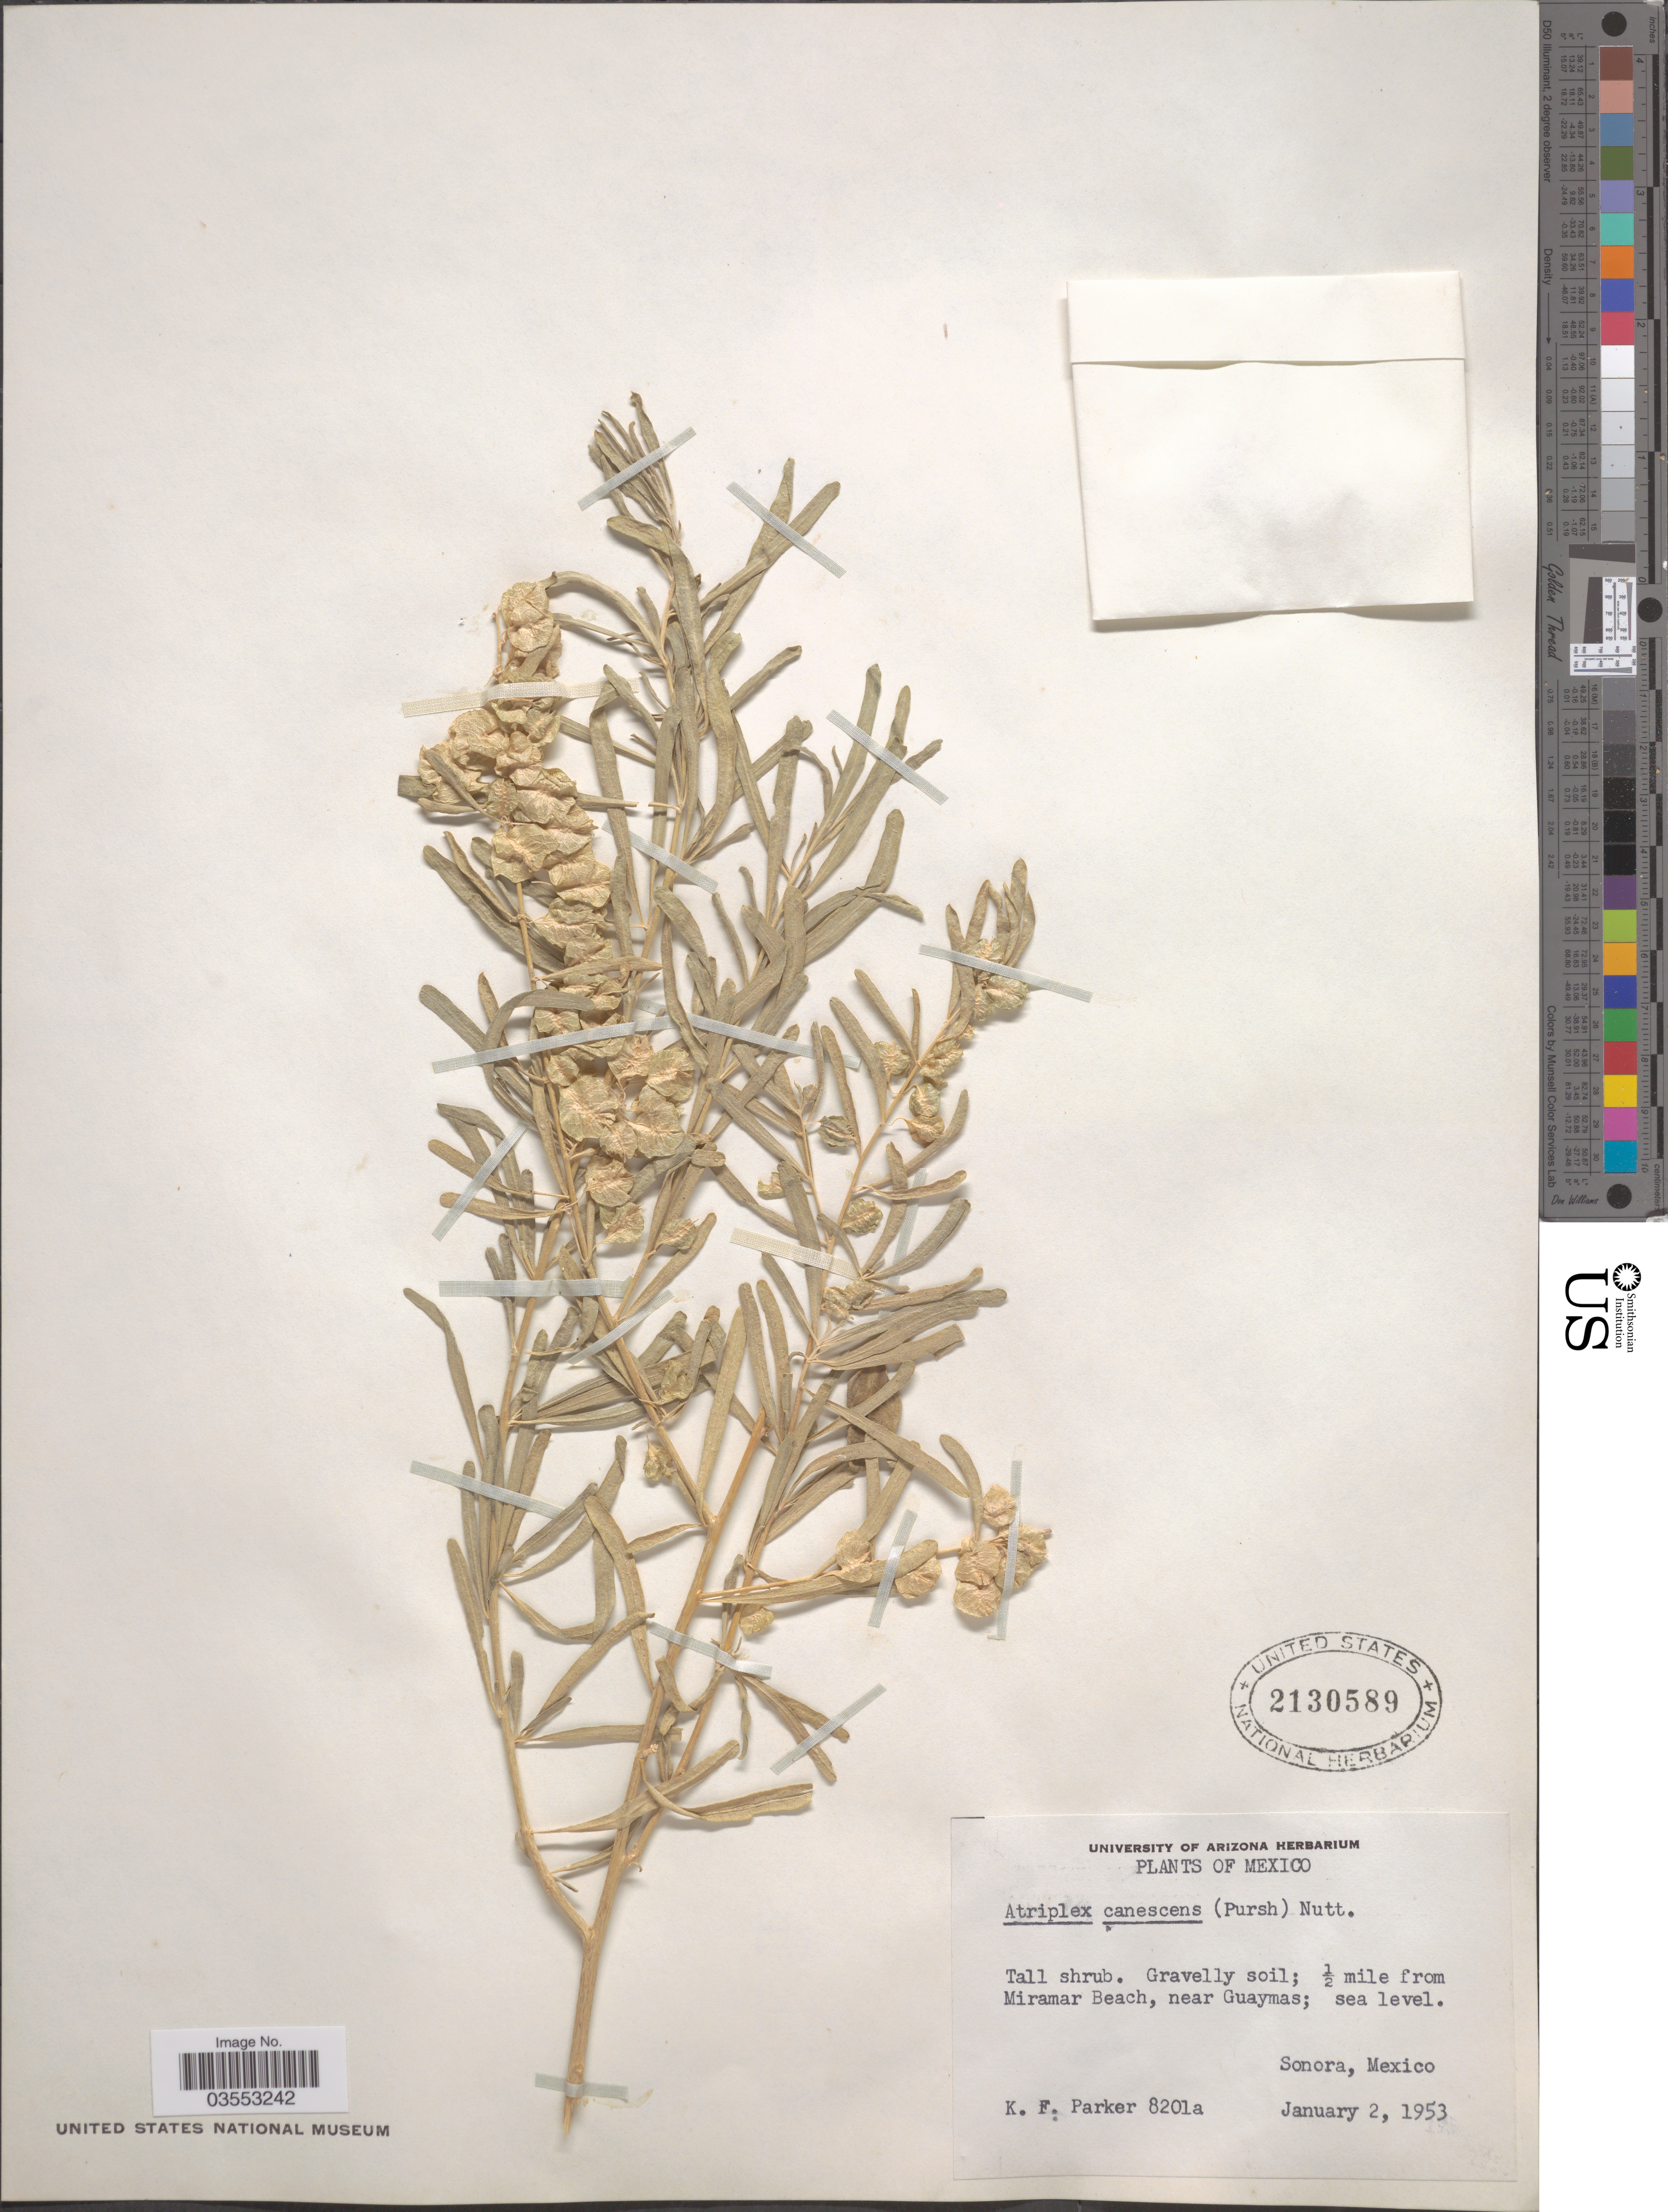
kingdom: Plantae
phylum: Tracheophyta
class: Magnoliopsida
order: Caryophyllales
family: Amaranthaceae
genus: Atriplex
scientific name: Atriplex canescens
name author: (Pursh) Nutt.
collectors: K. F. Parker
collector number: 8201a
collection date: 1953-01-02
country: Mexico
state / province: Sonora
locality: ½ mile from Miramar Beach, near Guaymas.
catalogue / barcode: US 2130589